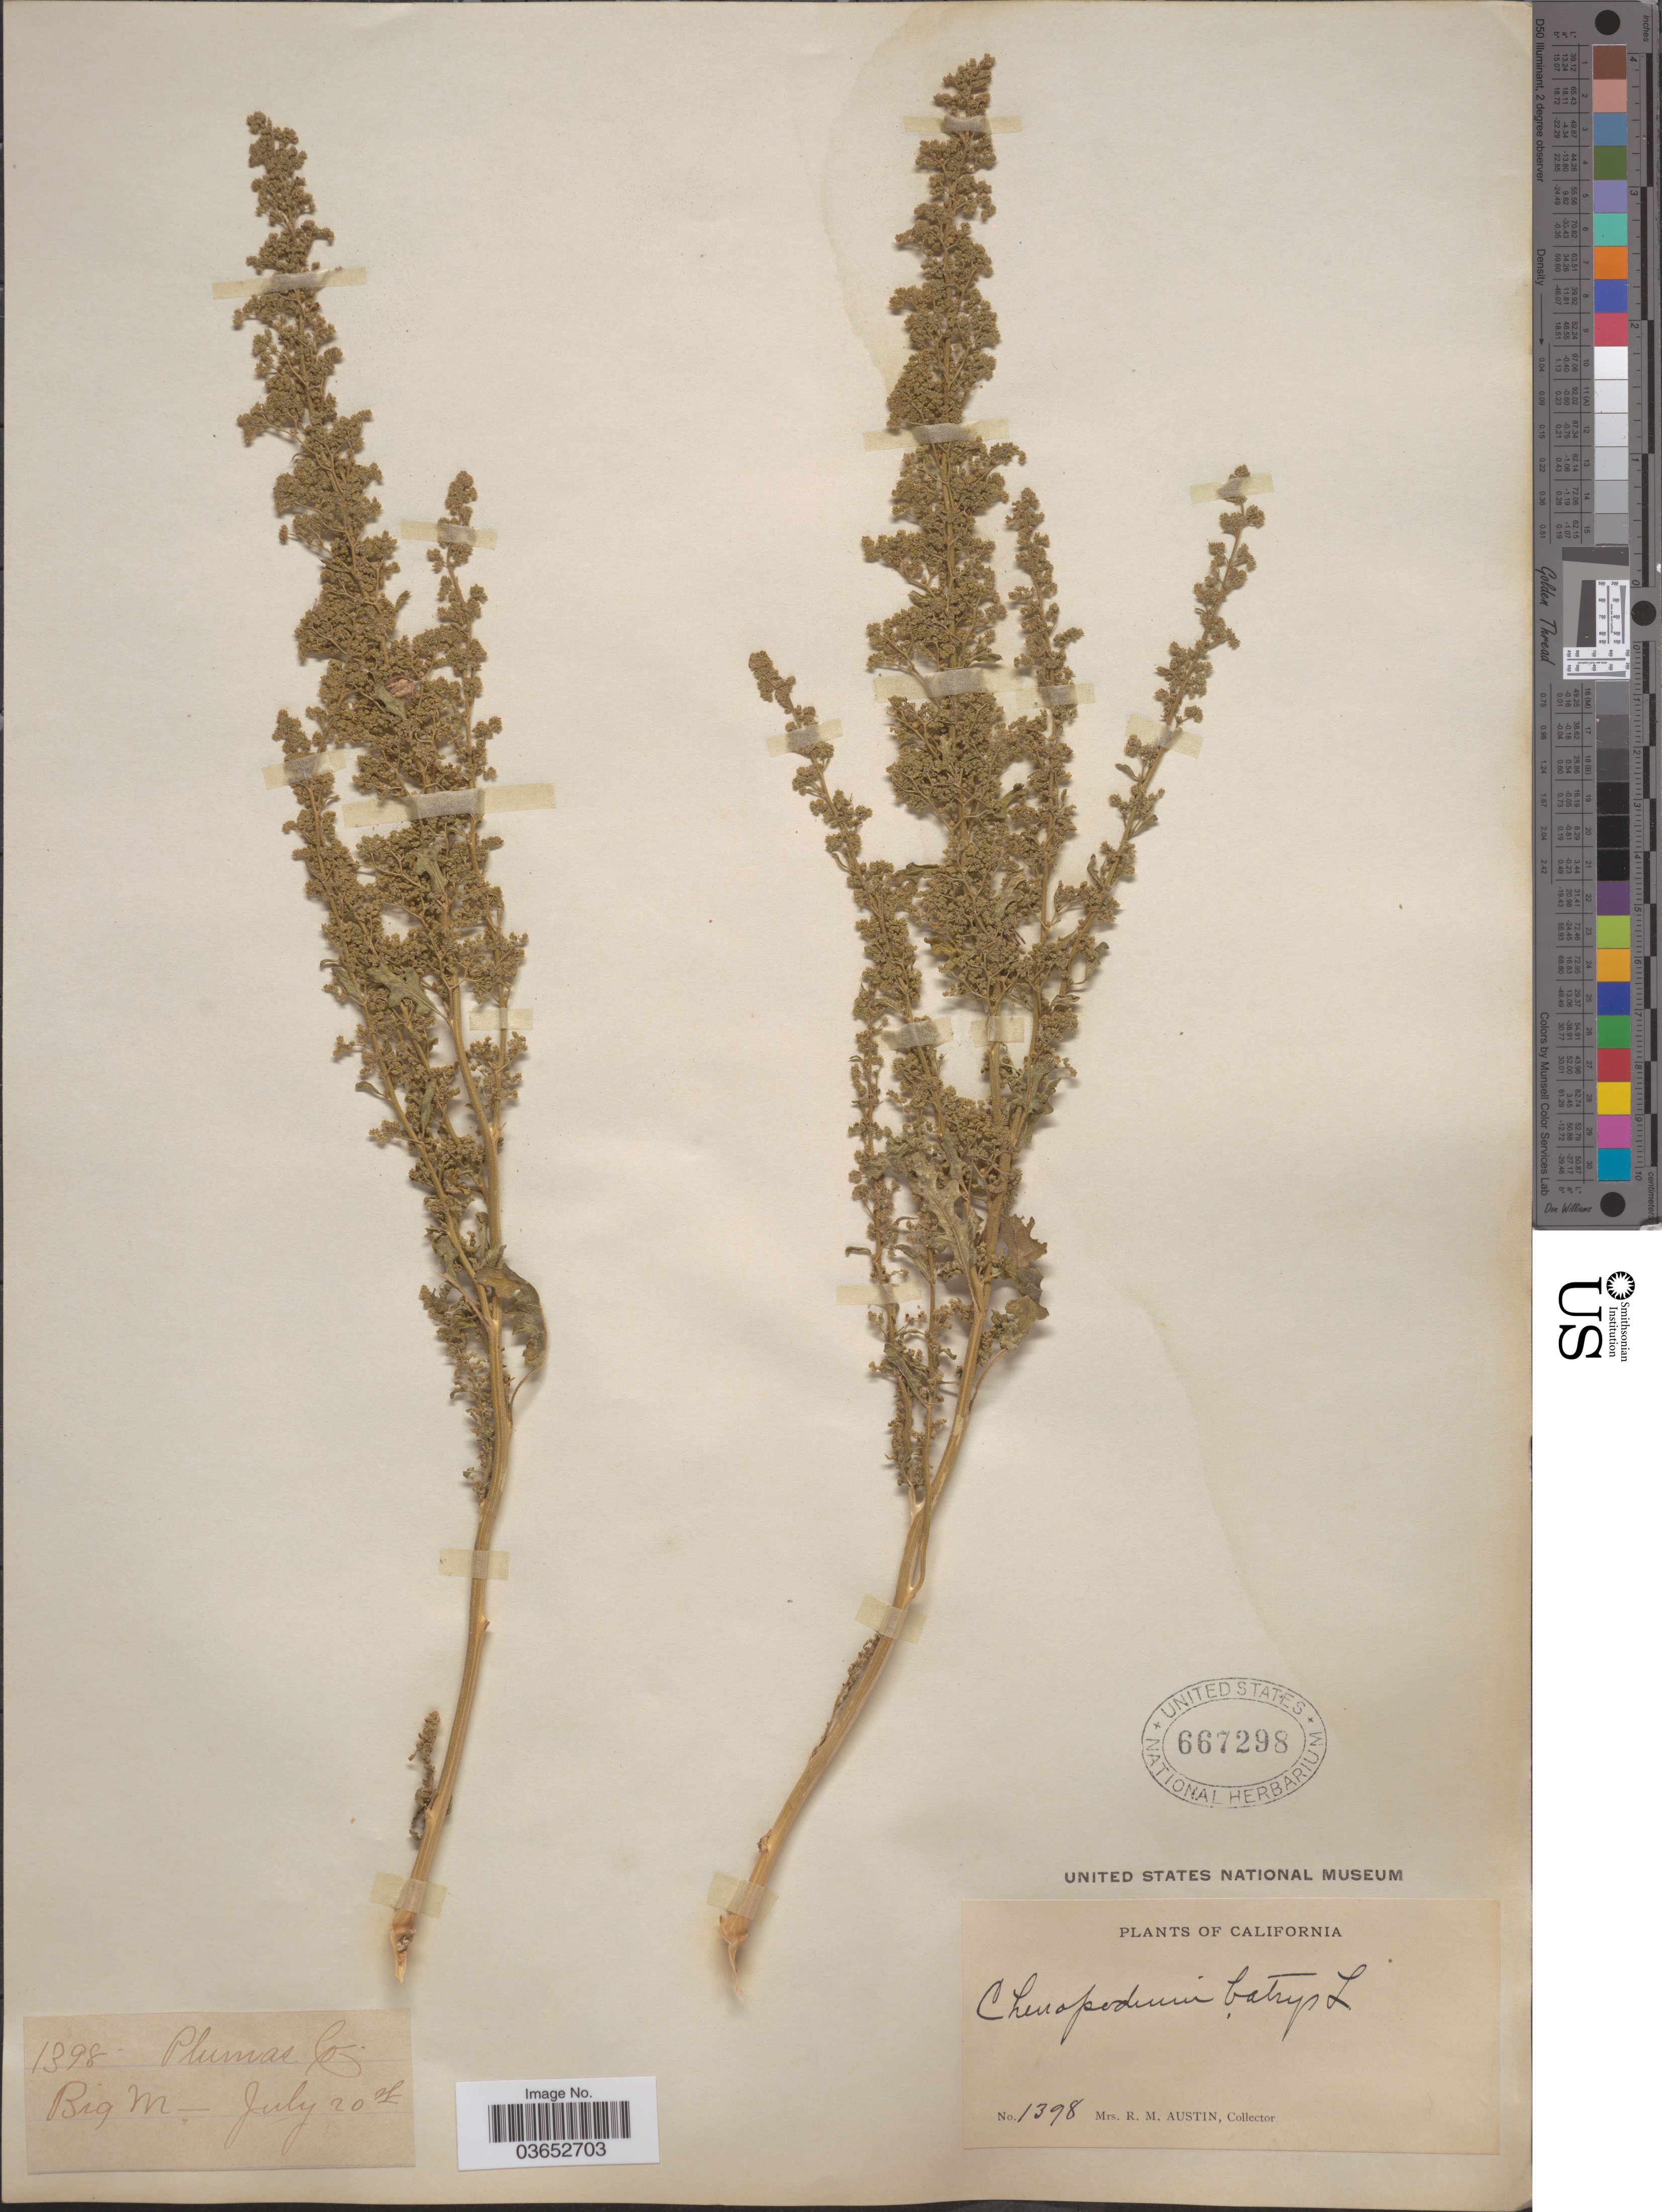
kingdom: Plantae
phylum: Tracheophyta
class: Magnoliopsida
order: Caryophyllales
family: Amaranthaceae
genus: Chenopodium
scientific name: Chenopodium botrys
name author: L.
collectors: R. Austin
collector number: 1398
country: United States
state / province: California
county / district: Plumas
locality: Big M. Plumas Co.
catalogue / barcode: US 667298